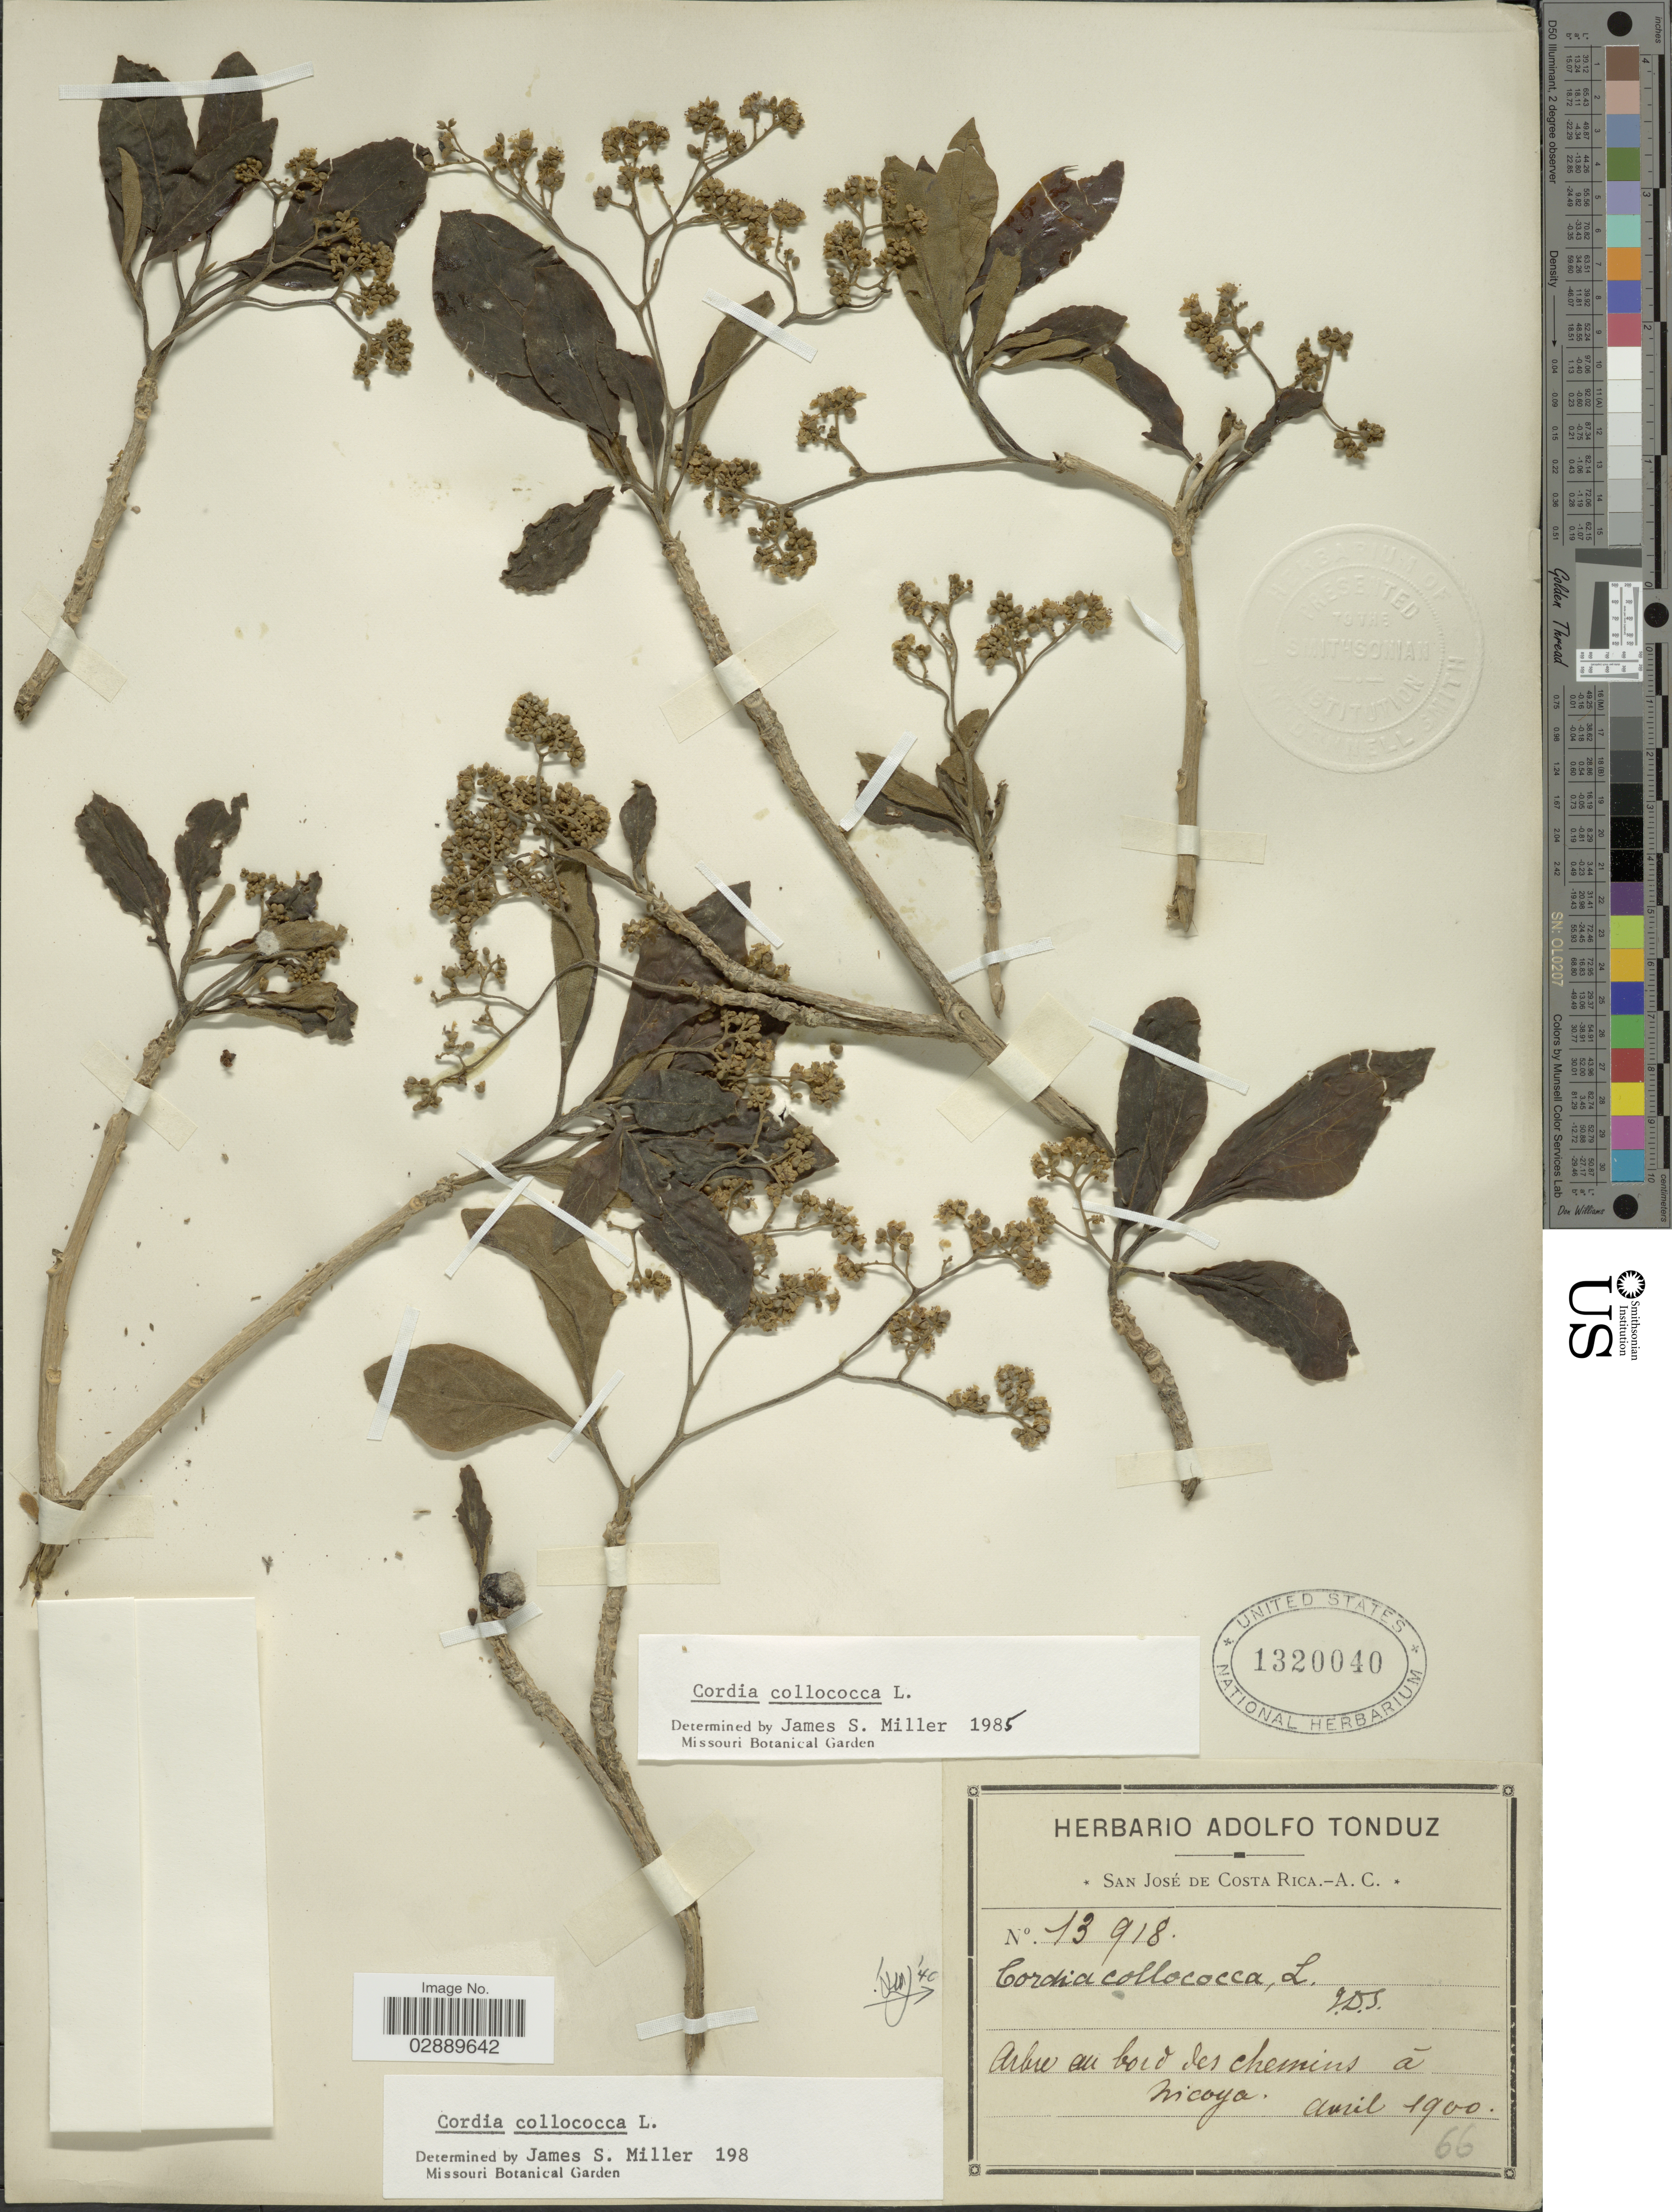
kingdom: Plantae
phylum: Tracheophyta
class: Magnoliopsida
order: Boraginales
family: Cordiaceae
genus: Cordia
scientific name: Cordia collococca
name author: L.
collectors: ex Herb. Adolfo Tonduz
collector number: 13918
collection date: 1900-04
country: Costa Rica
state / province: San José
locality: Abre au bord des chemins á Nicoya.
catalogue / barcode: US 1320040